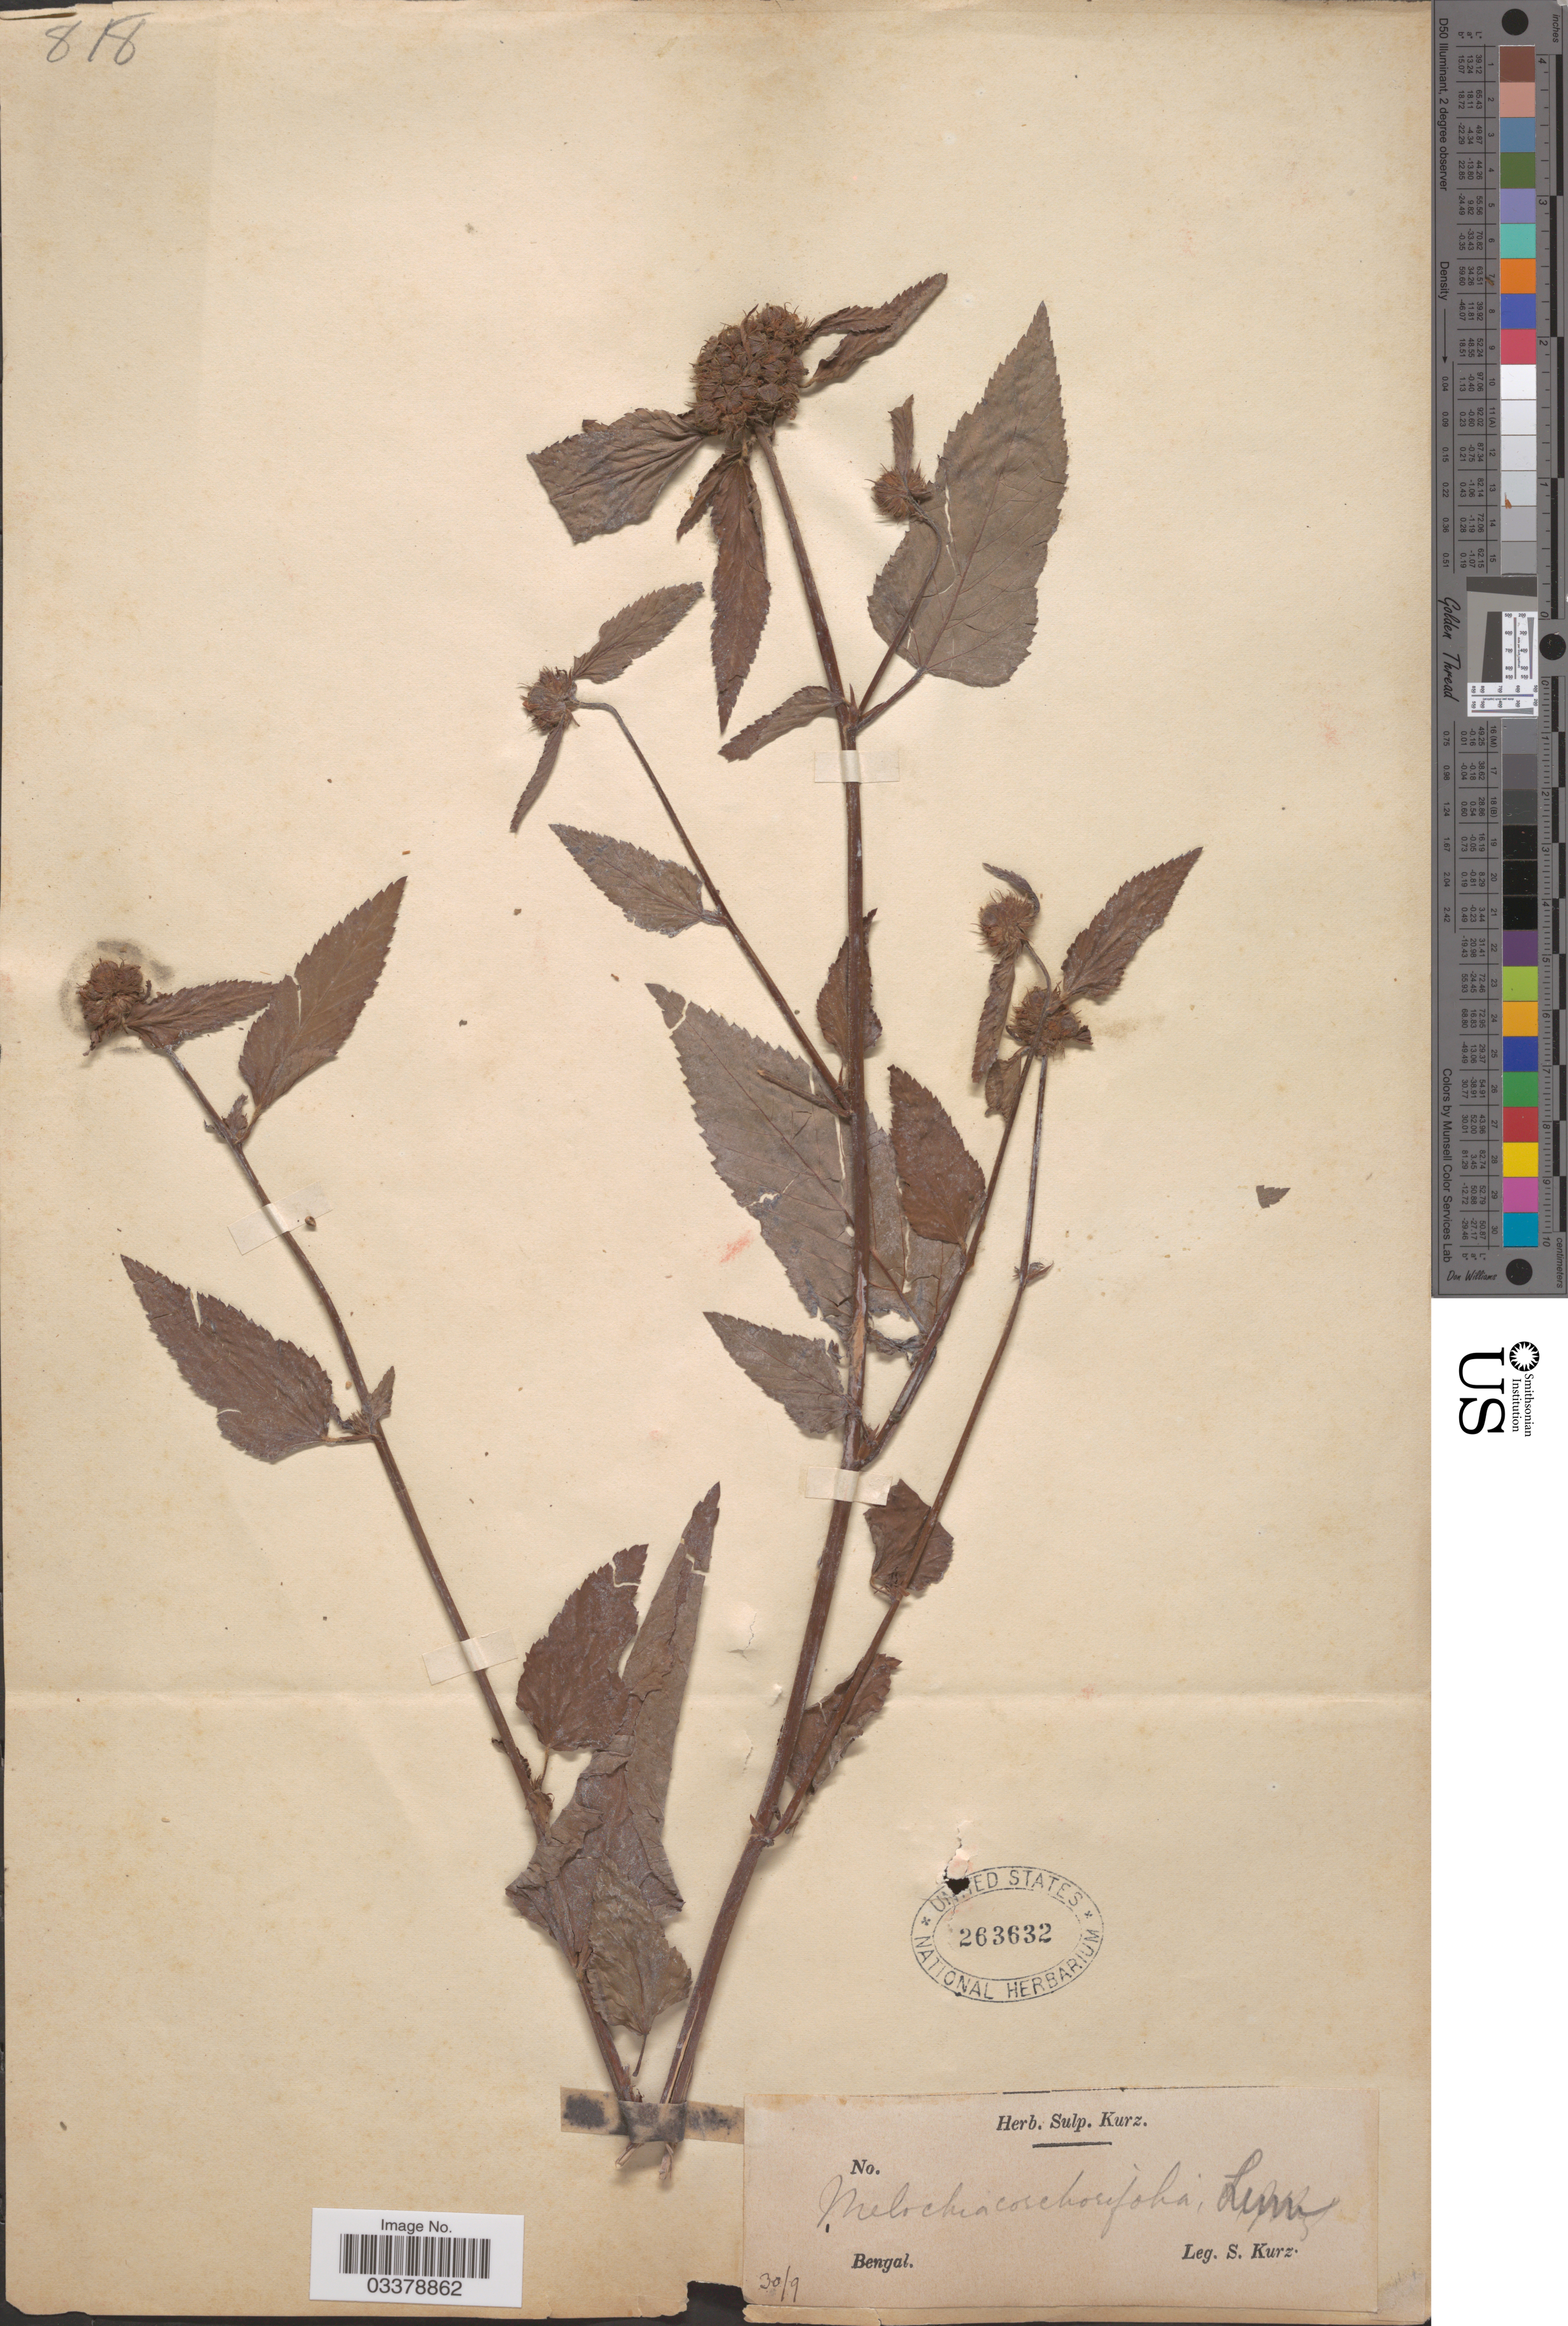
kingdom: Plantae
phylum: Tracheophyta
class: Magnoliopsida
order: Malvales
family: Malvaceae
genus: Melochia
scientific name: Melochia corchorifolia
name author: L.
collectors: S. Kurz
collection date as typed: Transcribed d/m/y: /9/30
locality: Bengal.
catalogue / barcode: US 263632